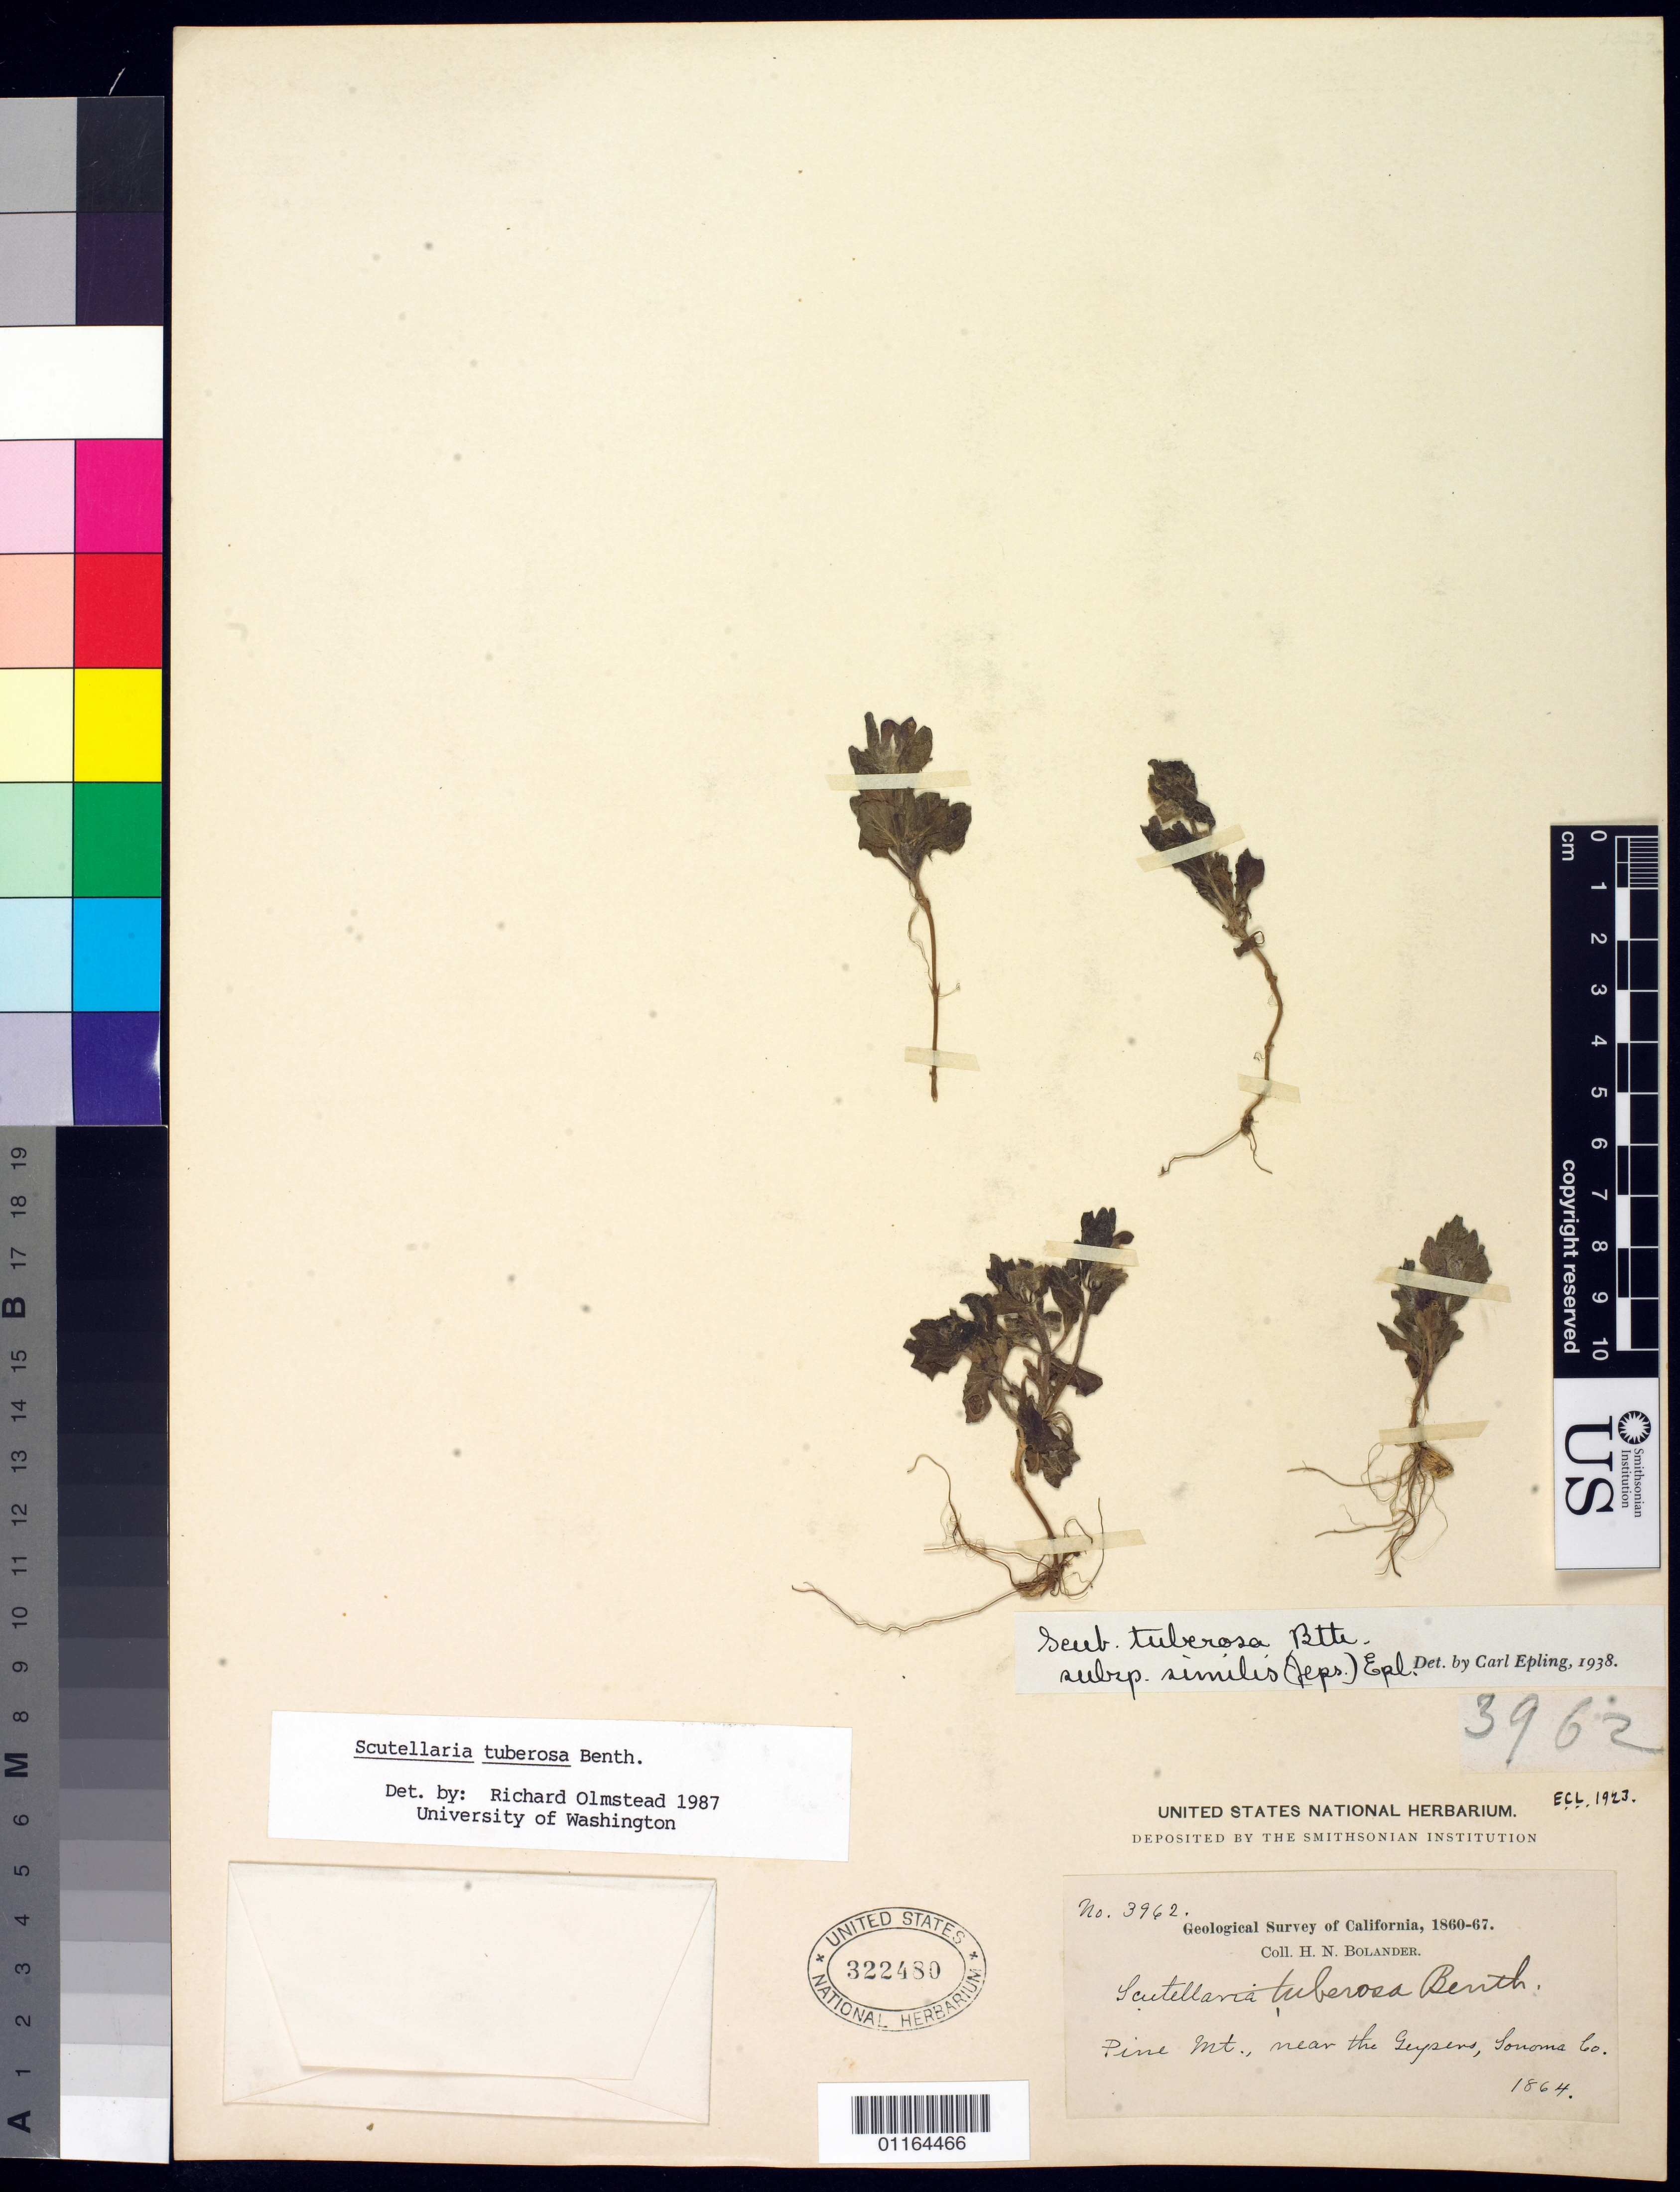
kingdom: Plantae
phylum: Tracheophyta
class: Magnoliopsida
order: Lamiales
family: Lamiaceae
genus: Scutellaria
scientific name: Scutellaria tuberosa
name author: Benth.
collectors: H. Bolander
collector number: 3962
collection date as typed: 1864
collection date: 1864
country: United States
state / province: California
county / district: Sonoma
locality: Pine Mt., near the Geysers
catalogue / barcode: US 322480